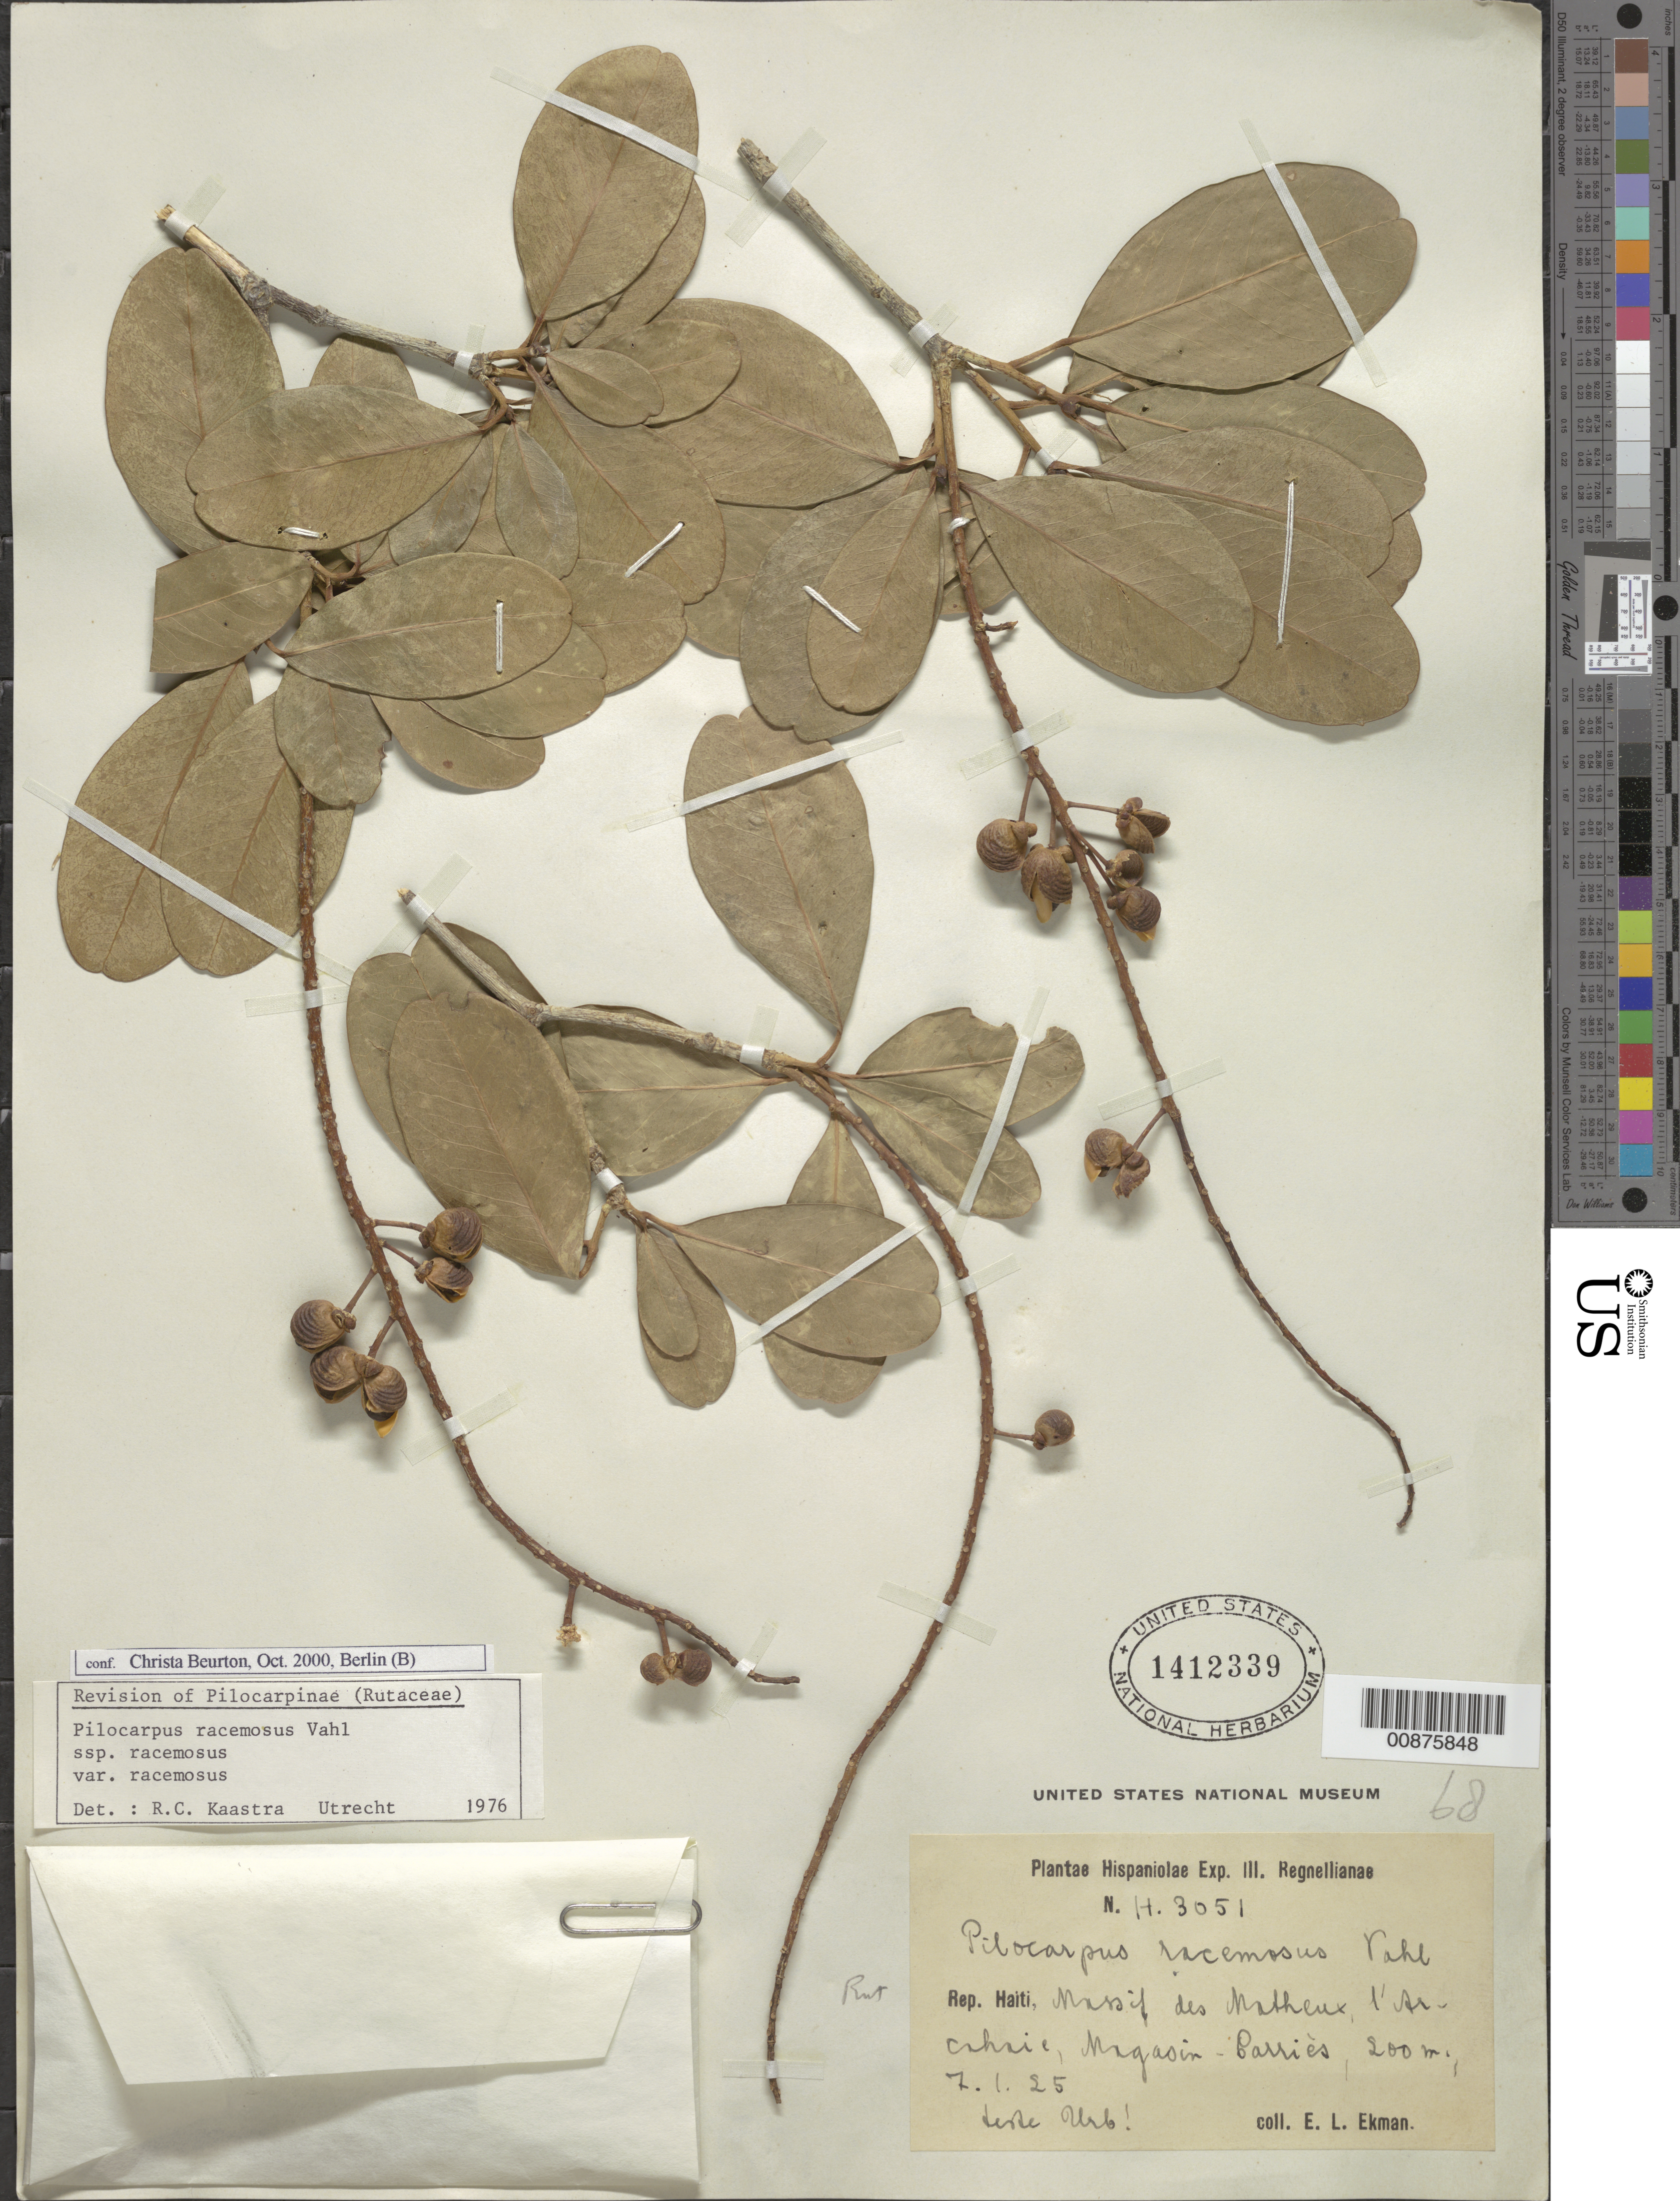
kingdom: Plantae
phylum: Tracheophyta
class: Magnoliopsida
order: Sapindales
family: Rutaceae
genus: Pilocarpus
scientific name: Pilocarpus racemosus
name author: Vahl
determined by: Beurton, C.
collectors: E. L. Ekman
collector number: H 3051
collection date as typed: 07 Jan 1925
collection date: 1925-01-07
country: Haiti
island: Hispaniola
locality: Massif des Matheux, l'Arcahaie, Magasin Carriès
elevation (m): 200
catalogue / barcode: US 1412339